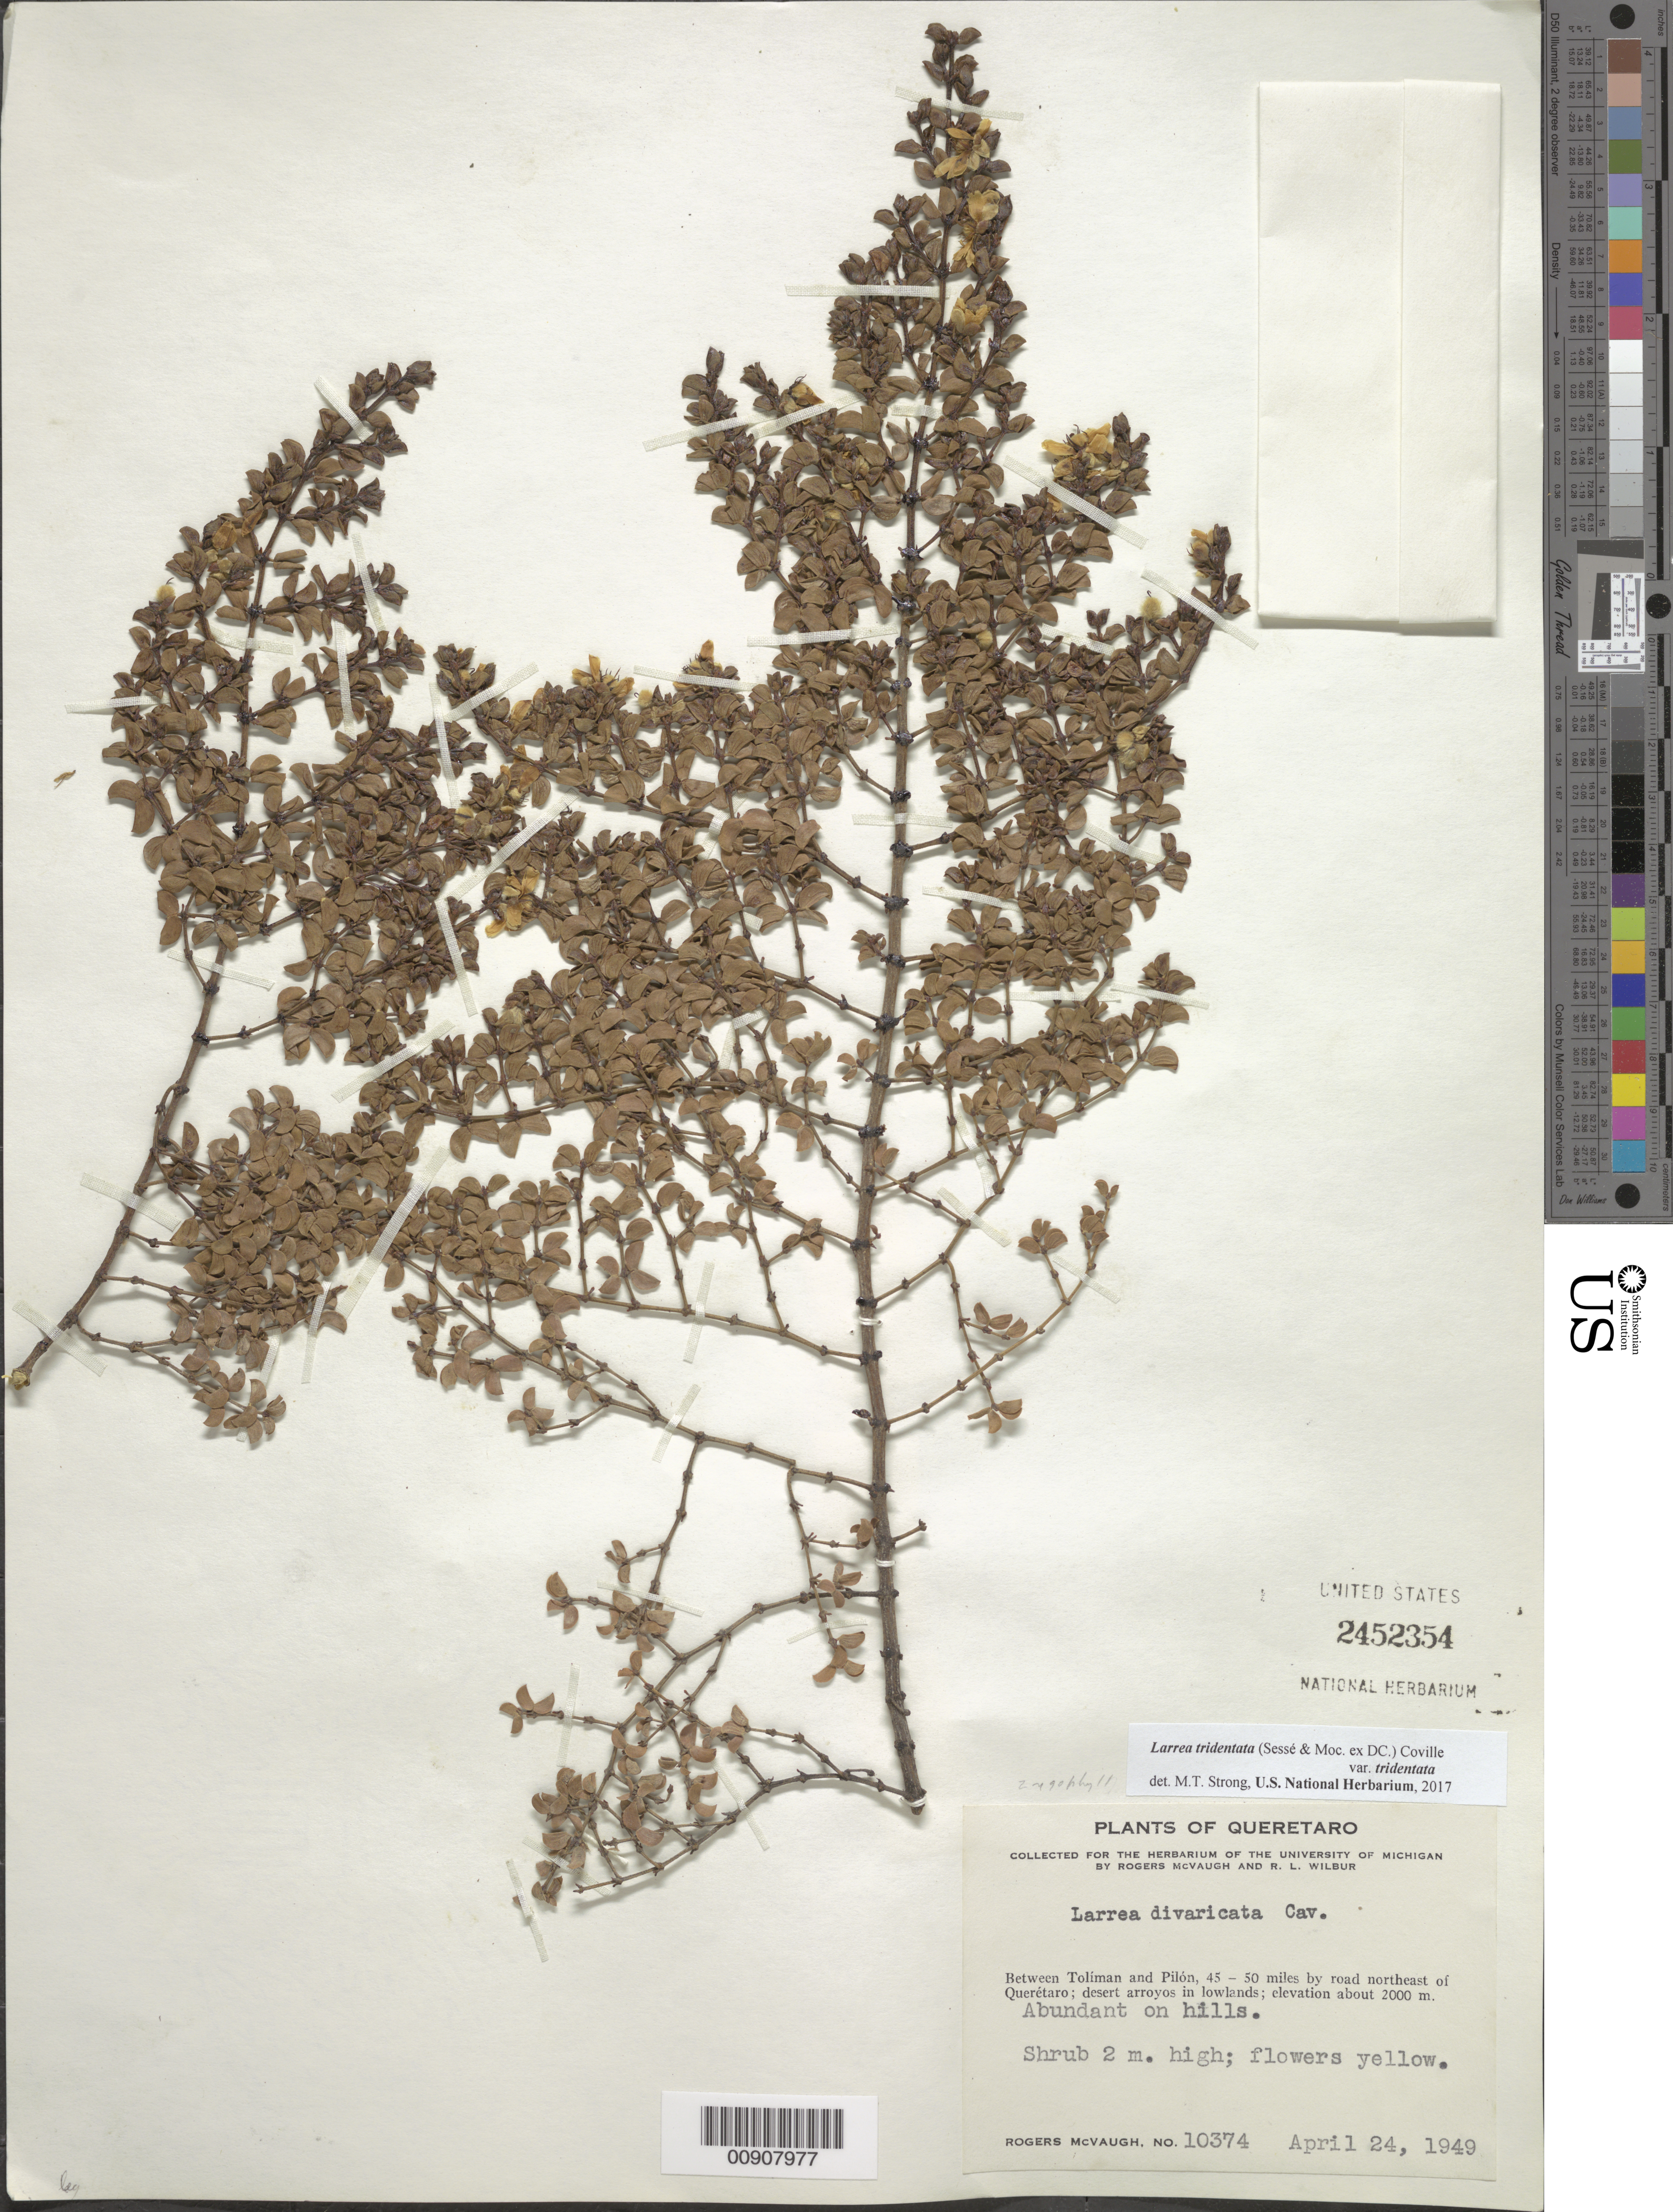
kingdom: Plantae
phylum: Tracheophyta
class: Magnoliopsida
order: Zygophyllales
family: Zygophyllaceae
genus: Larrea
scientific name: Larrea tridentata var. tridentata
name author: (Sessé & Moc. ex DC.) Coville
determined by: Strong, M. T., (US), Smithsonian Institution - National Museum of Natural History (UNITED STATES)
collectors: R. McVaugh & R. L. Wilbur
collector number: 10374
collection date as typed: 24 Apr 1949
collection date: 1949-04-24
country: Mexico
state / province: Querétaro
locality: Querétaro: Between Toliman and Pilón, 45-50 miles by road northeast of Querétaro.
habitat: Desert arroyos in lowlands.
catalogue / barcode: US 2452354